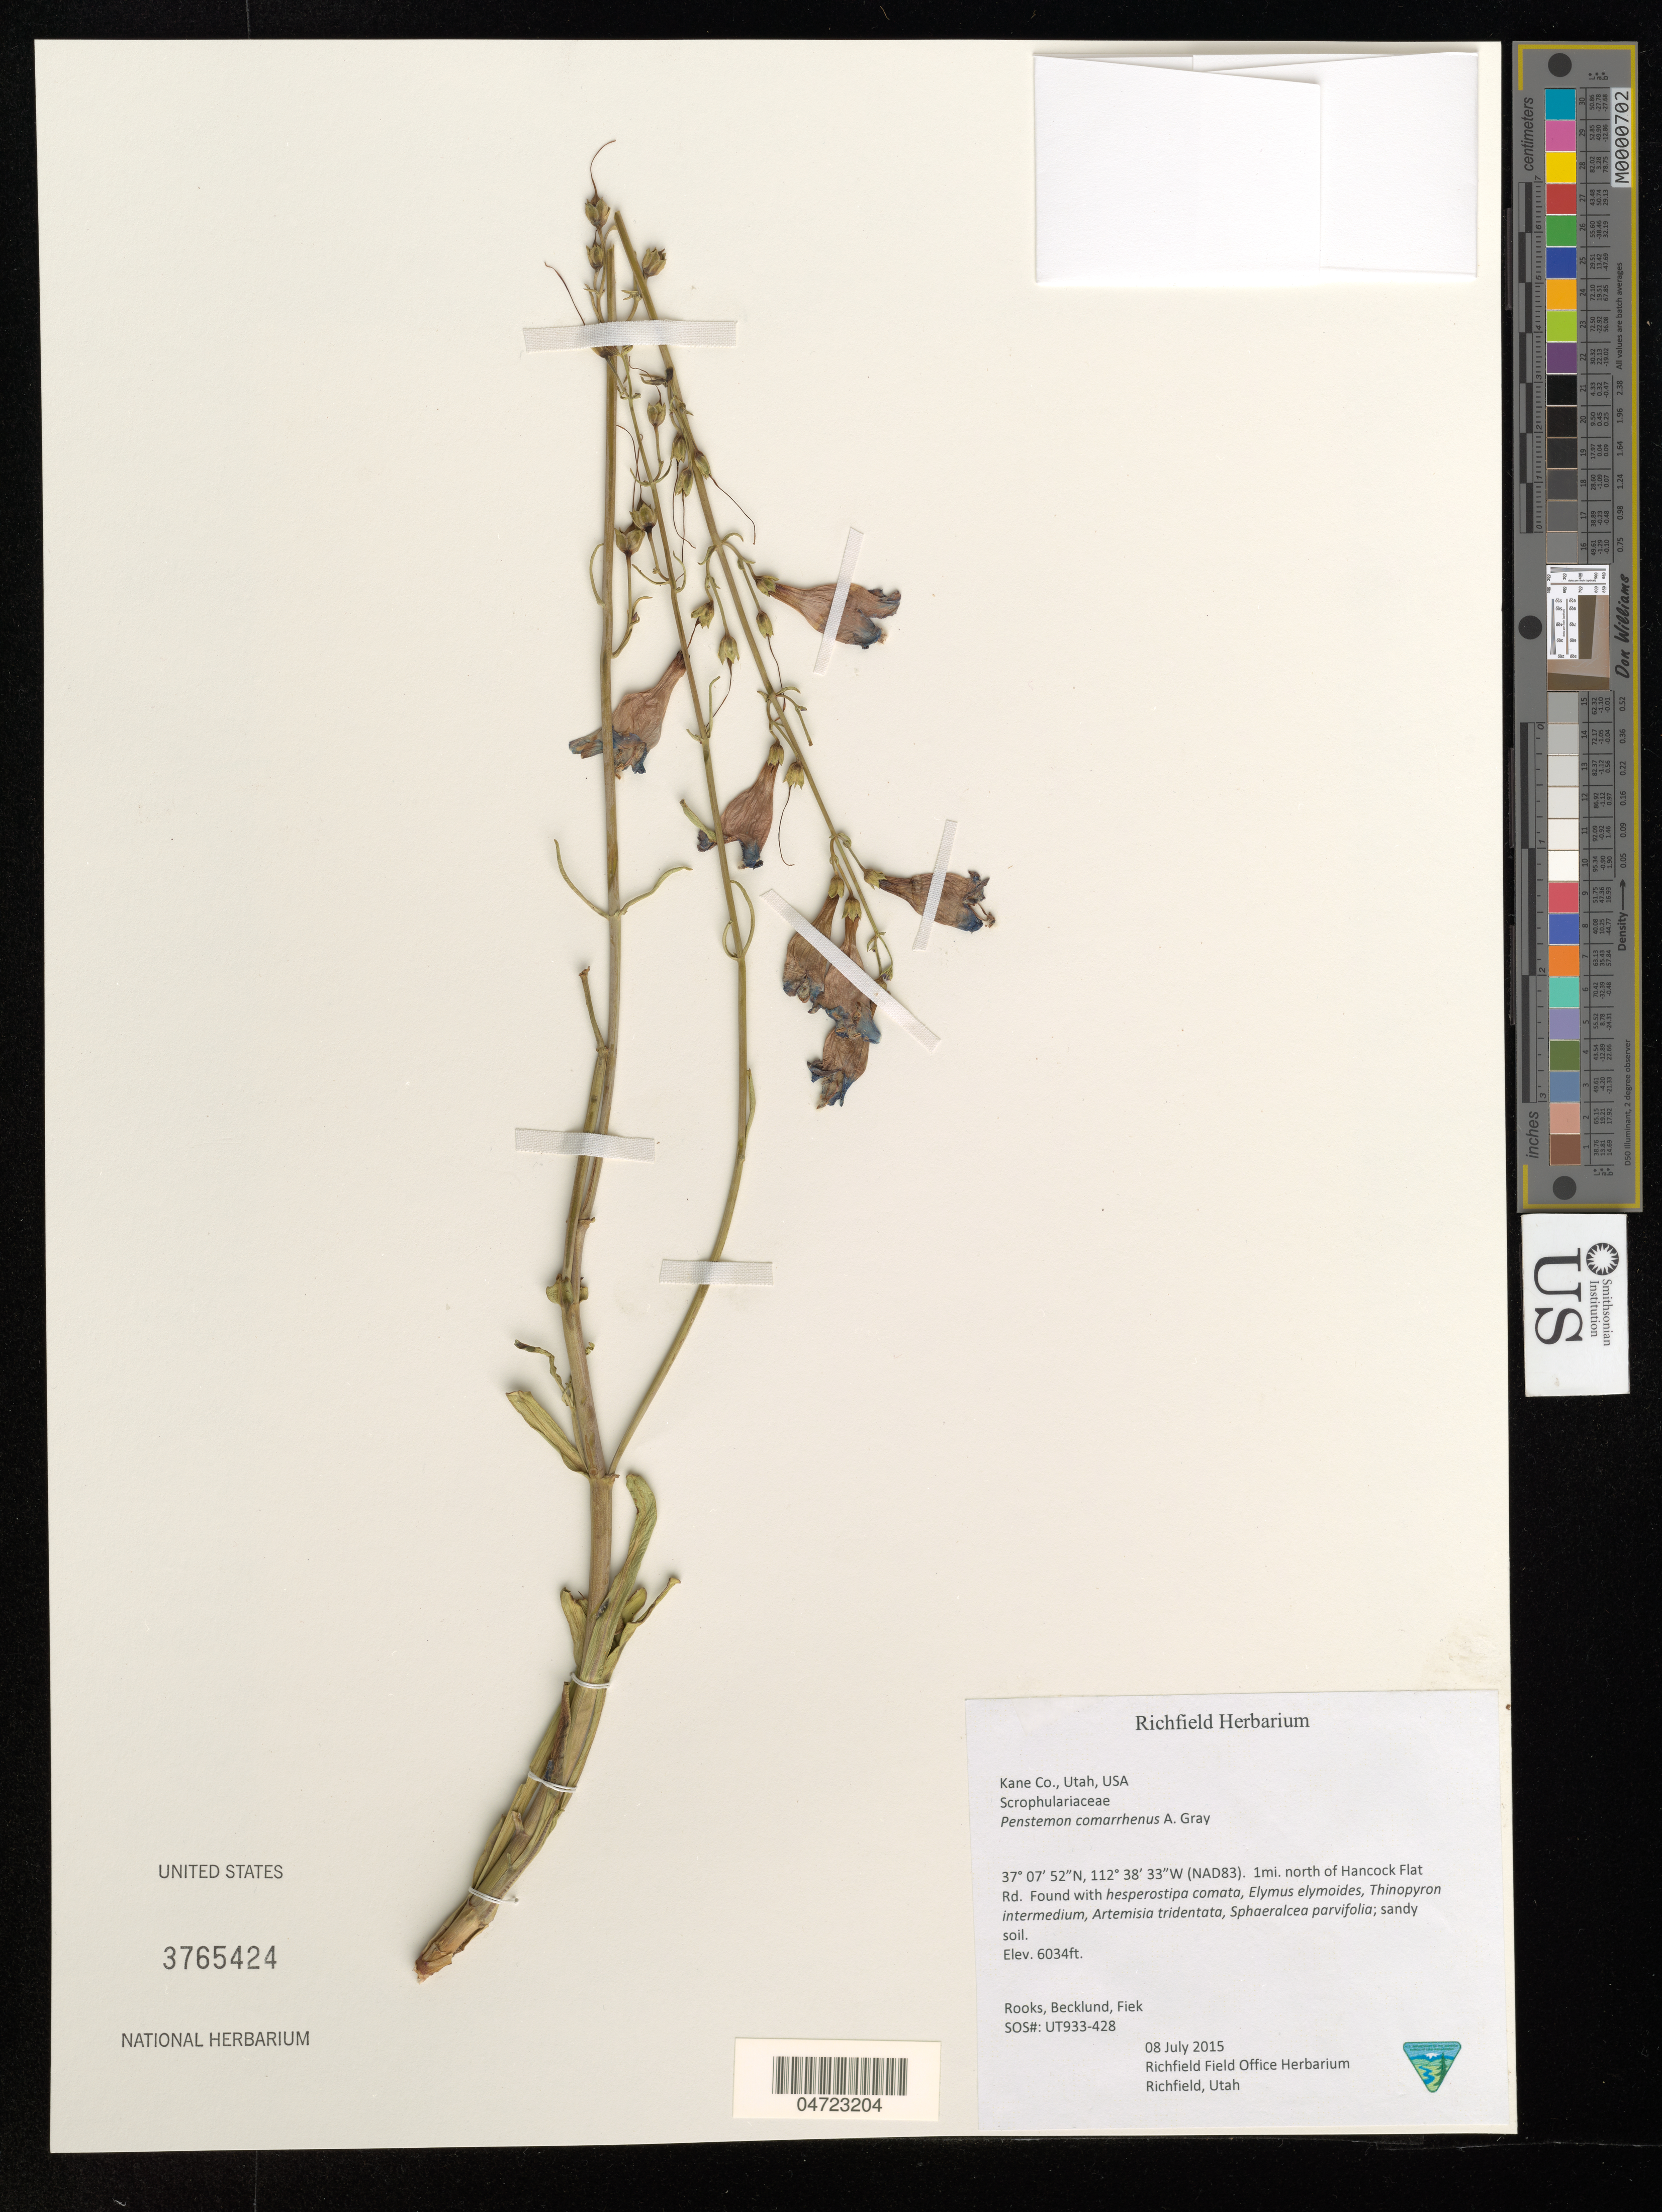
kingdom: Plantae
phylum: Tracheophyta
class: Magnoliopsida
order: Lamiales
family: Plantaginaceae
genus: Penstemon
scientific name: Penstemon comarrhenus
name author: A. Gray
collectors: -. Rooks, -. Becklund & -. Fiek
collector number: UT933-428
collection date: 2015-07-08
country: United States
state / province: Utah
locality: Kane Co. 1mi. north of Hancock Flat Rd.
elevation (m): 1839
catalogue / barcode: US 3765424